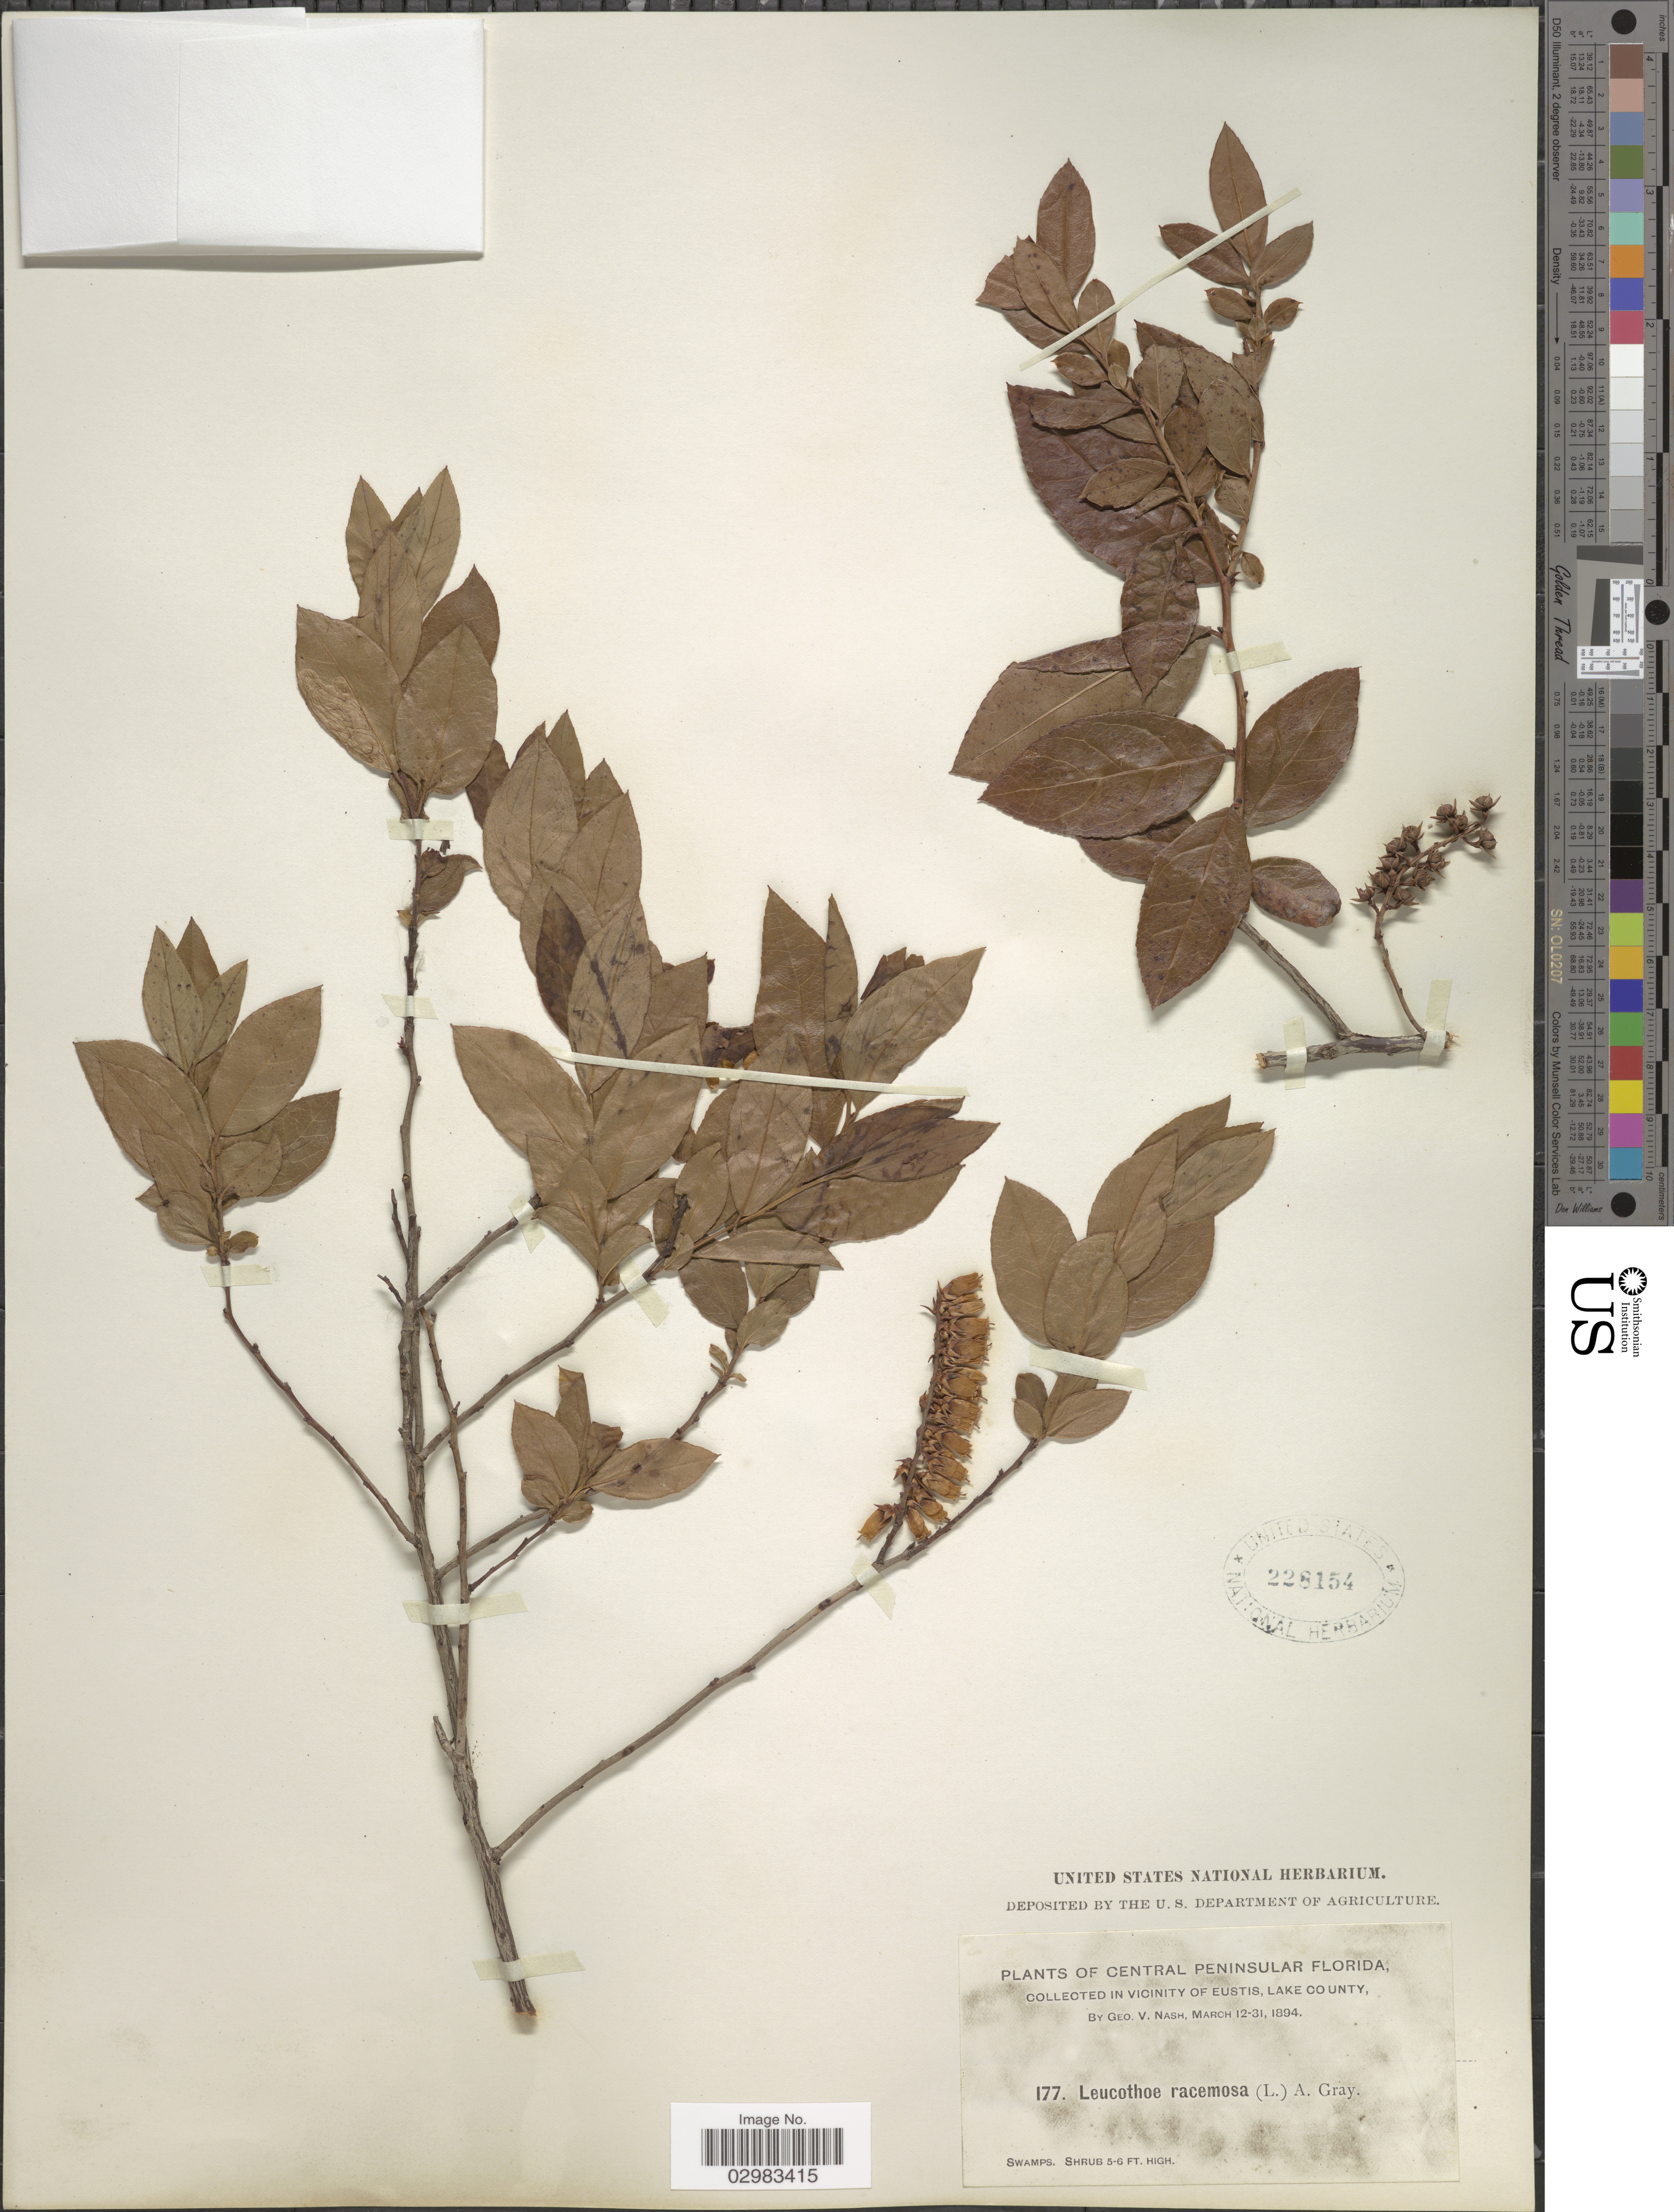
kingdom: Plantae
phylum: Tracheophyta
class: Magnoliopsida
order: Ericales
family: Ericaceae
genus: Leucothoe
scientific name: Leucothoë racemosa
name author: (L.) A. Gray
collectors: G. V. Nash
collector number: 177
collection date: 1894-03-21/1894-03-31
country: United States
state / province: Florida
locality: Central Peninsular Florida. In vicinity of Eustis, Lake County. Swamps.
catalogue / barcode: US 228154